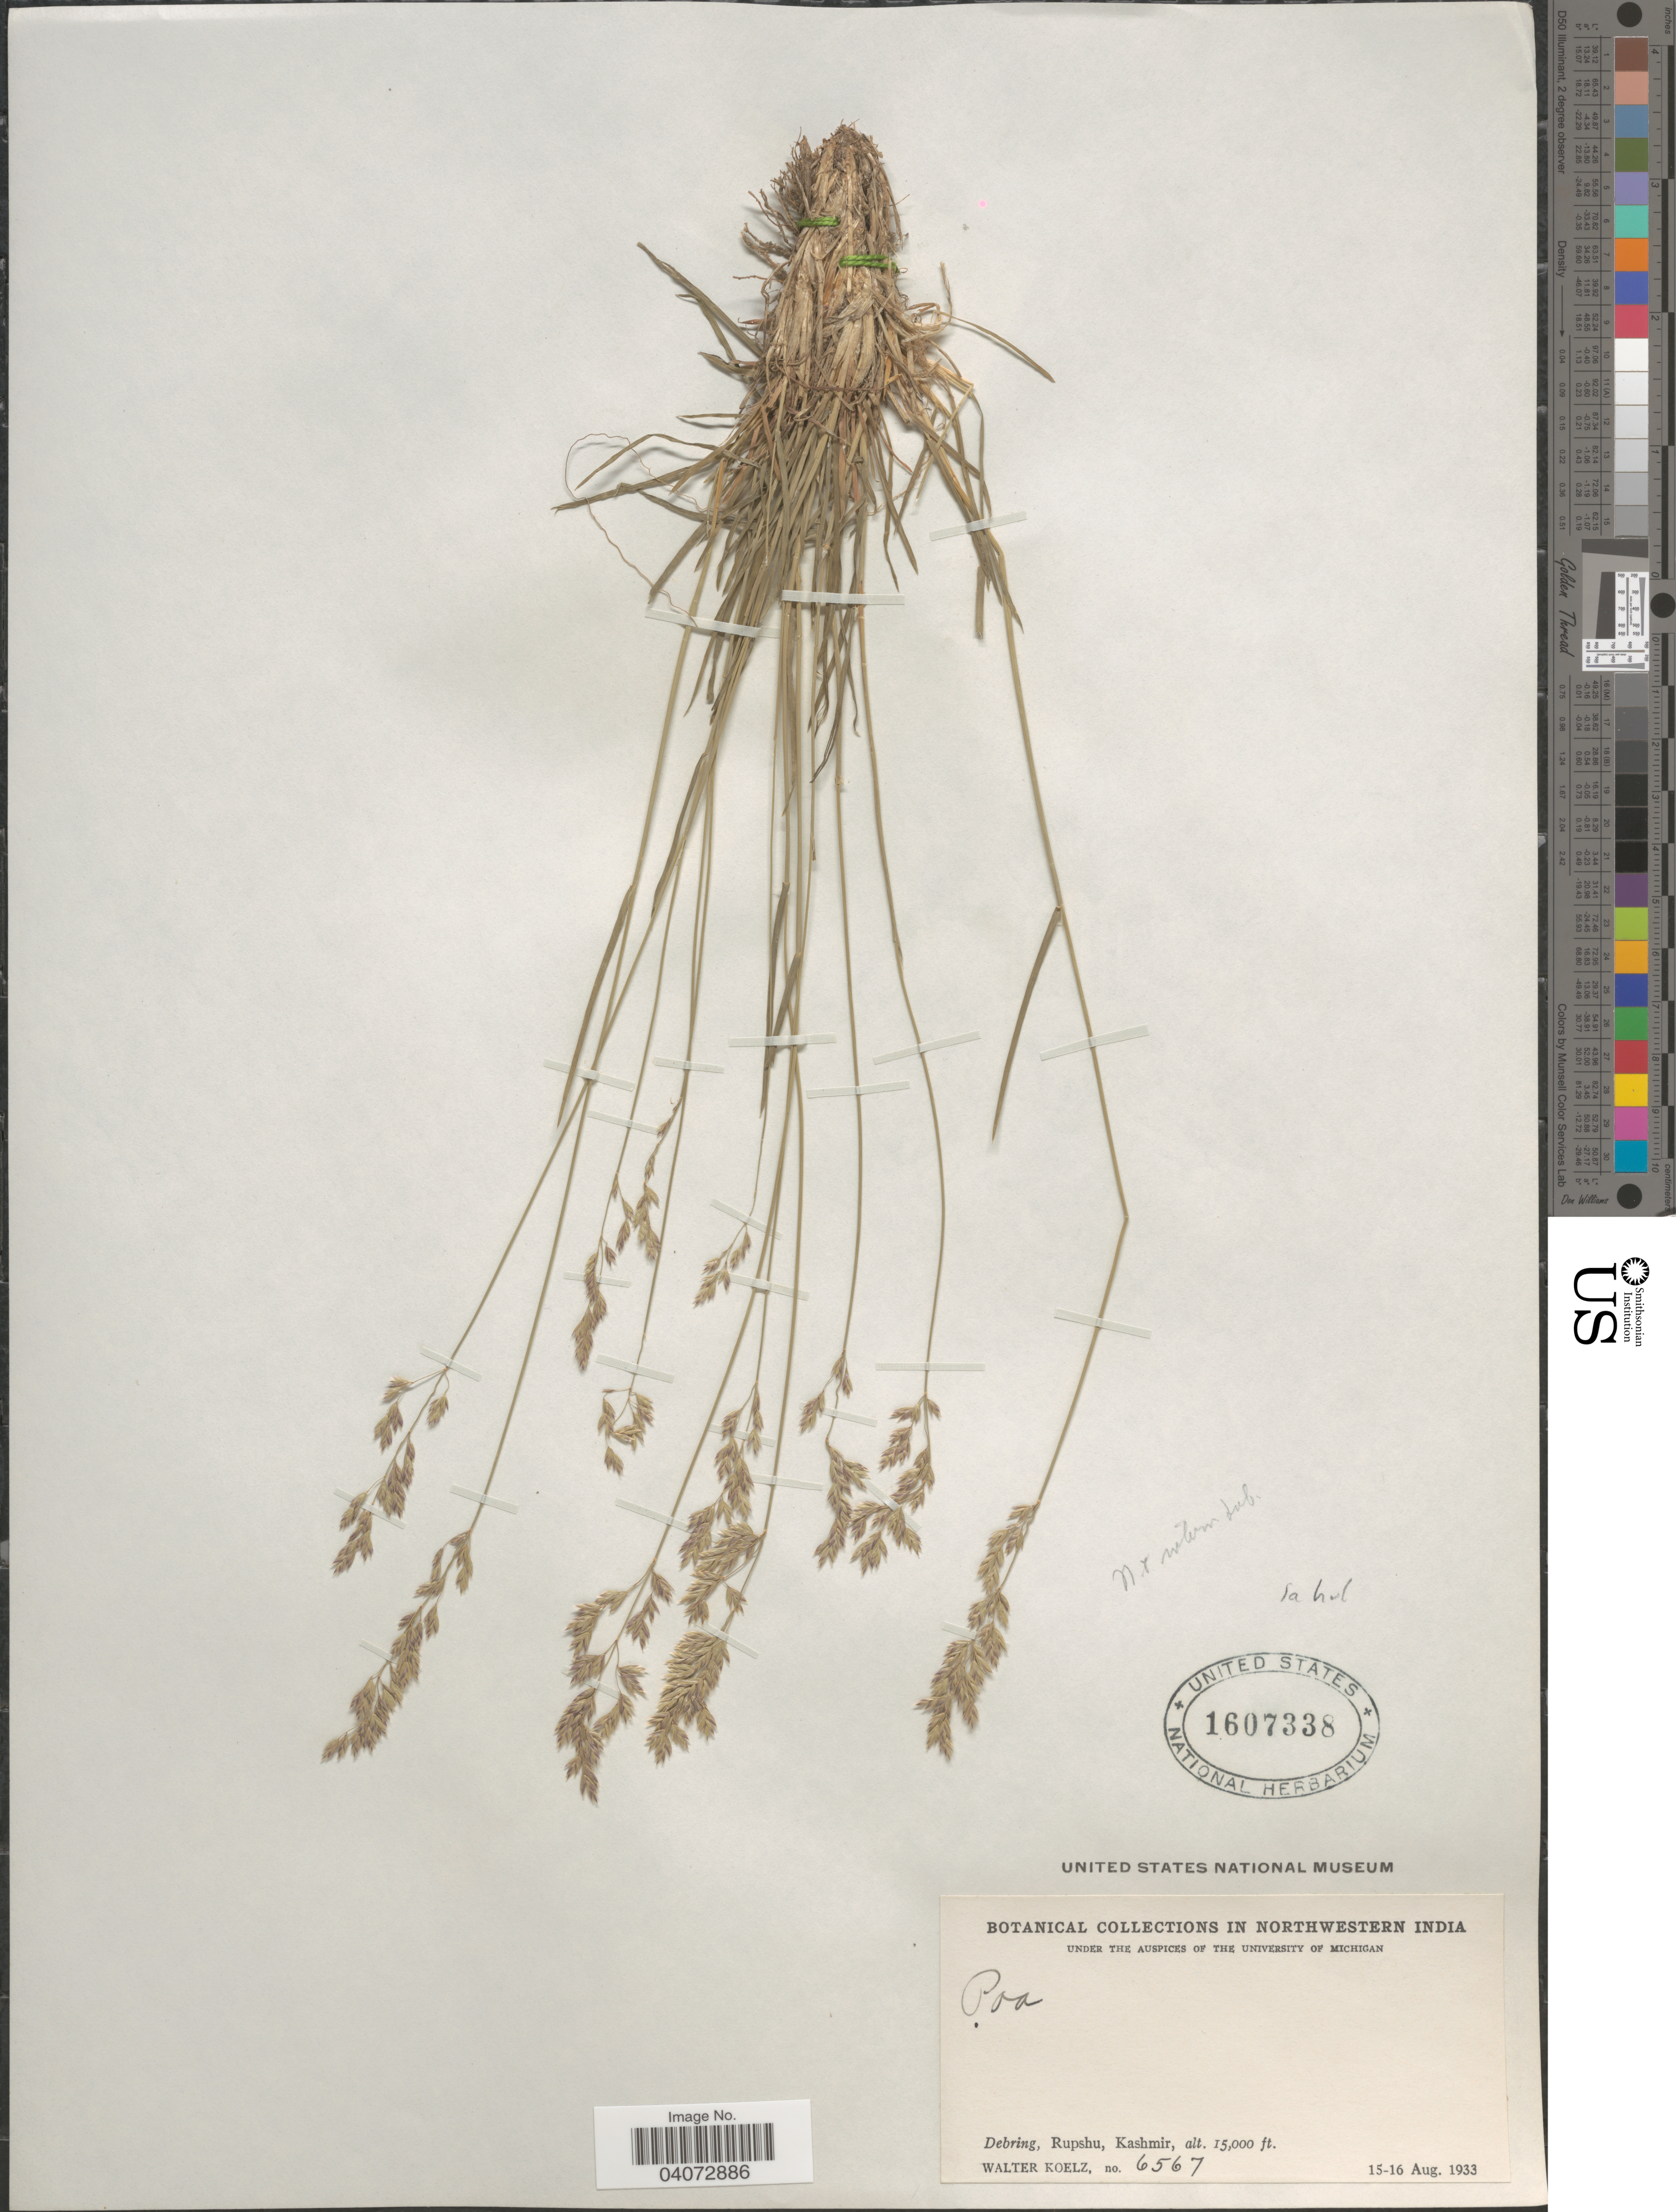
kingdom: Plantae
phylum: Tracheophyta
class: Liliopsida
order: Poales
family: Poaceae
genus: Poa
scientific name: Poa albertii subsp. lahulensis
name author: (Bor) Olonova & G.H. Zhu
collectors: W. N. Koelz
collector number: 6567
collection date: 1933-08-15/1933-08-16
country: India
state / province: Jammu and Kashmir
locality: Northwestern India. Debring, Rupshu, Kashmir.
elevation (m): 4572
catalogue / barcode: US 1607338